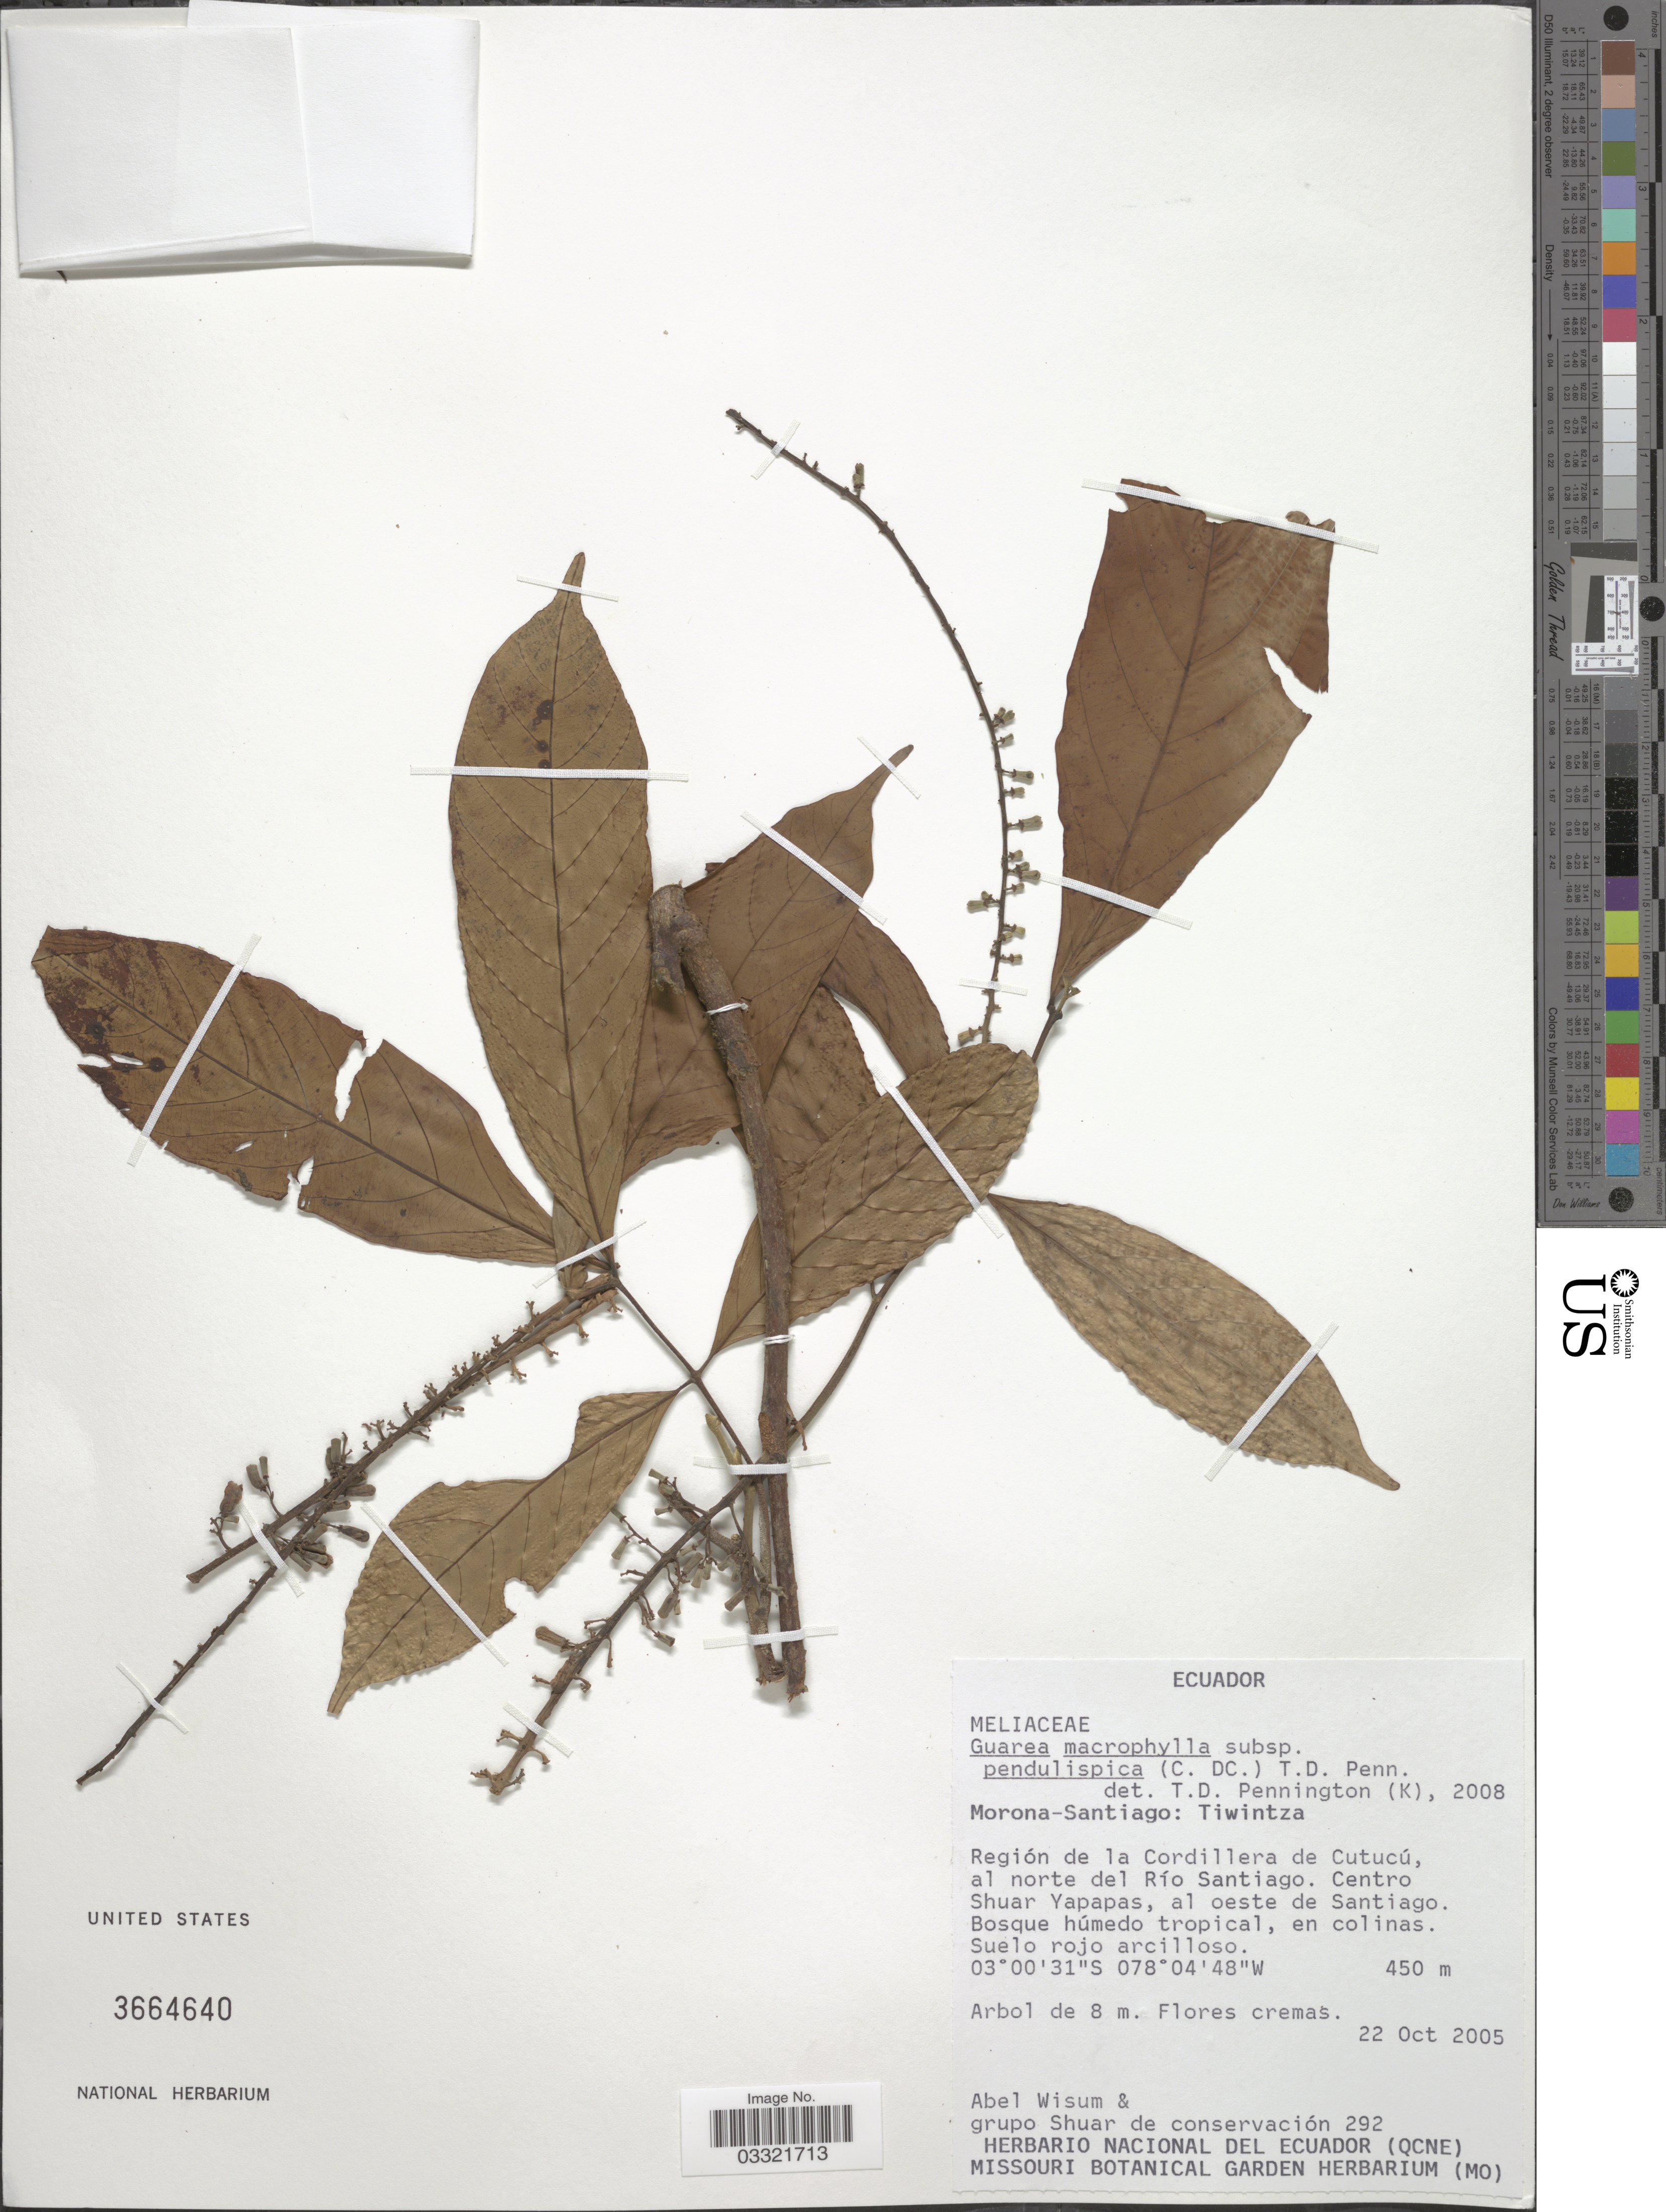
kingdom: Plantae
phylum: Tracheophyta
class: Magnoliopsida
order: Sapindales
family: Meliaceae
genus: Guarea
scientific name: Guarea macrophylla subsp. pendulispica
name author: (C. DC.) T.D. Penn.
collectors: A. Wisum & Grupo Shuar de conservación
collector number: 292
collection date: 2005-10-22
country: Ecuador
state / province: Morona-Santiago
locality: Tiwintza. Región de la Cordillera de Cutucú, al norte del Río Santiago. Centro Shuar Yapapas, al oeste de Santiago.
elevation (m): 450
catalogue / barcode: US 3664640